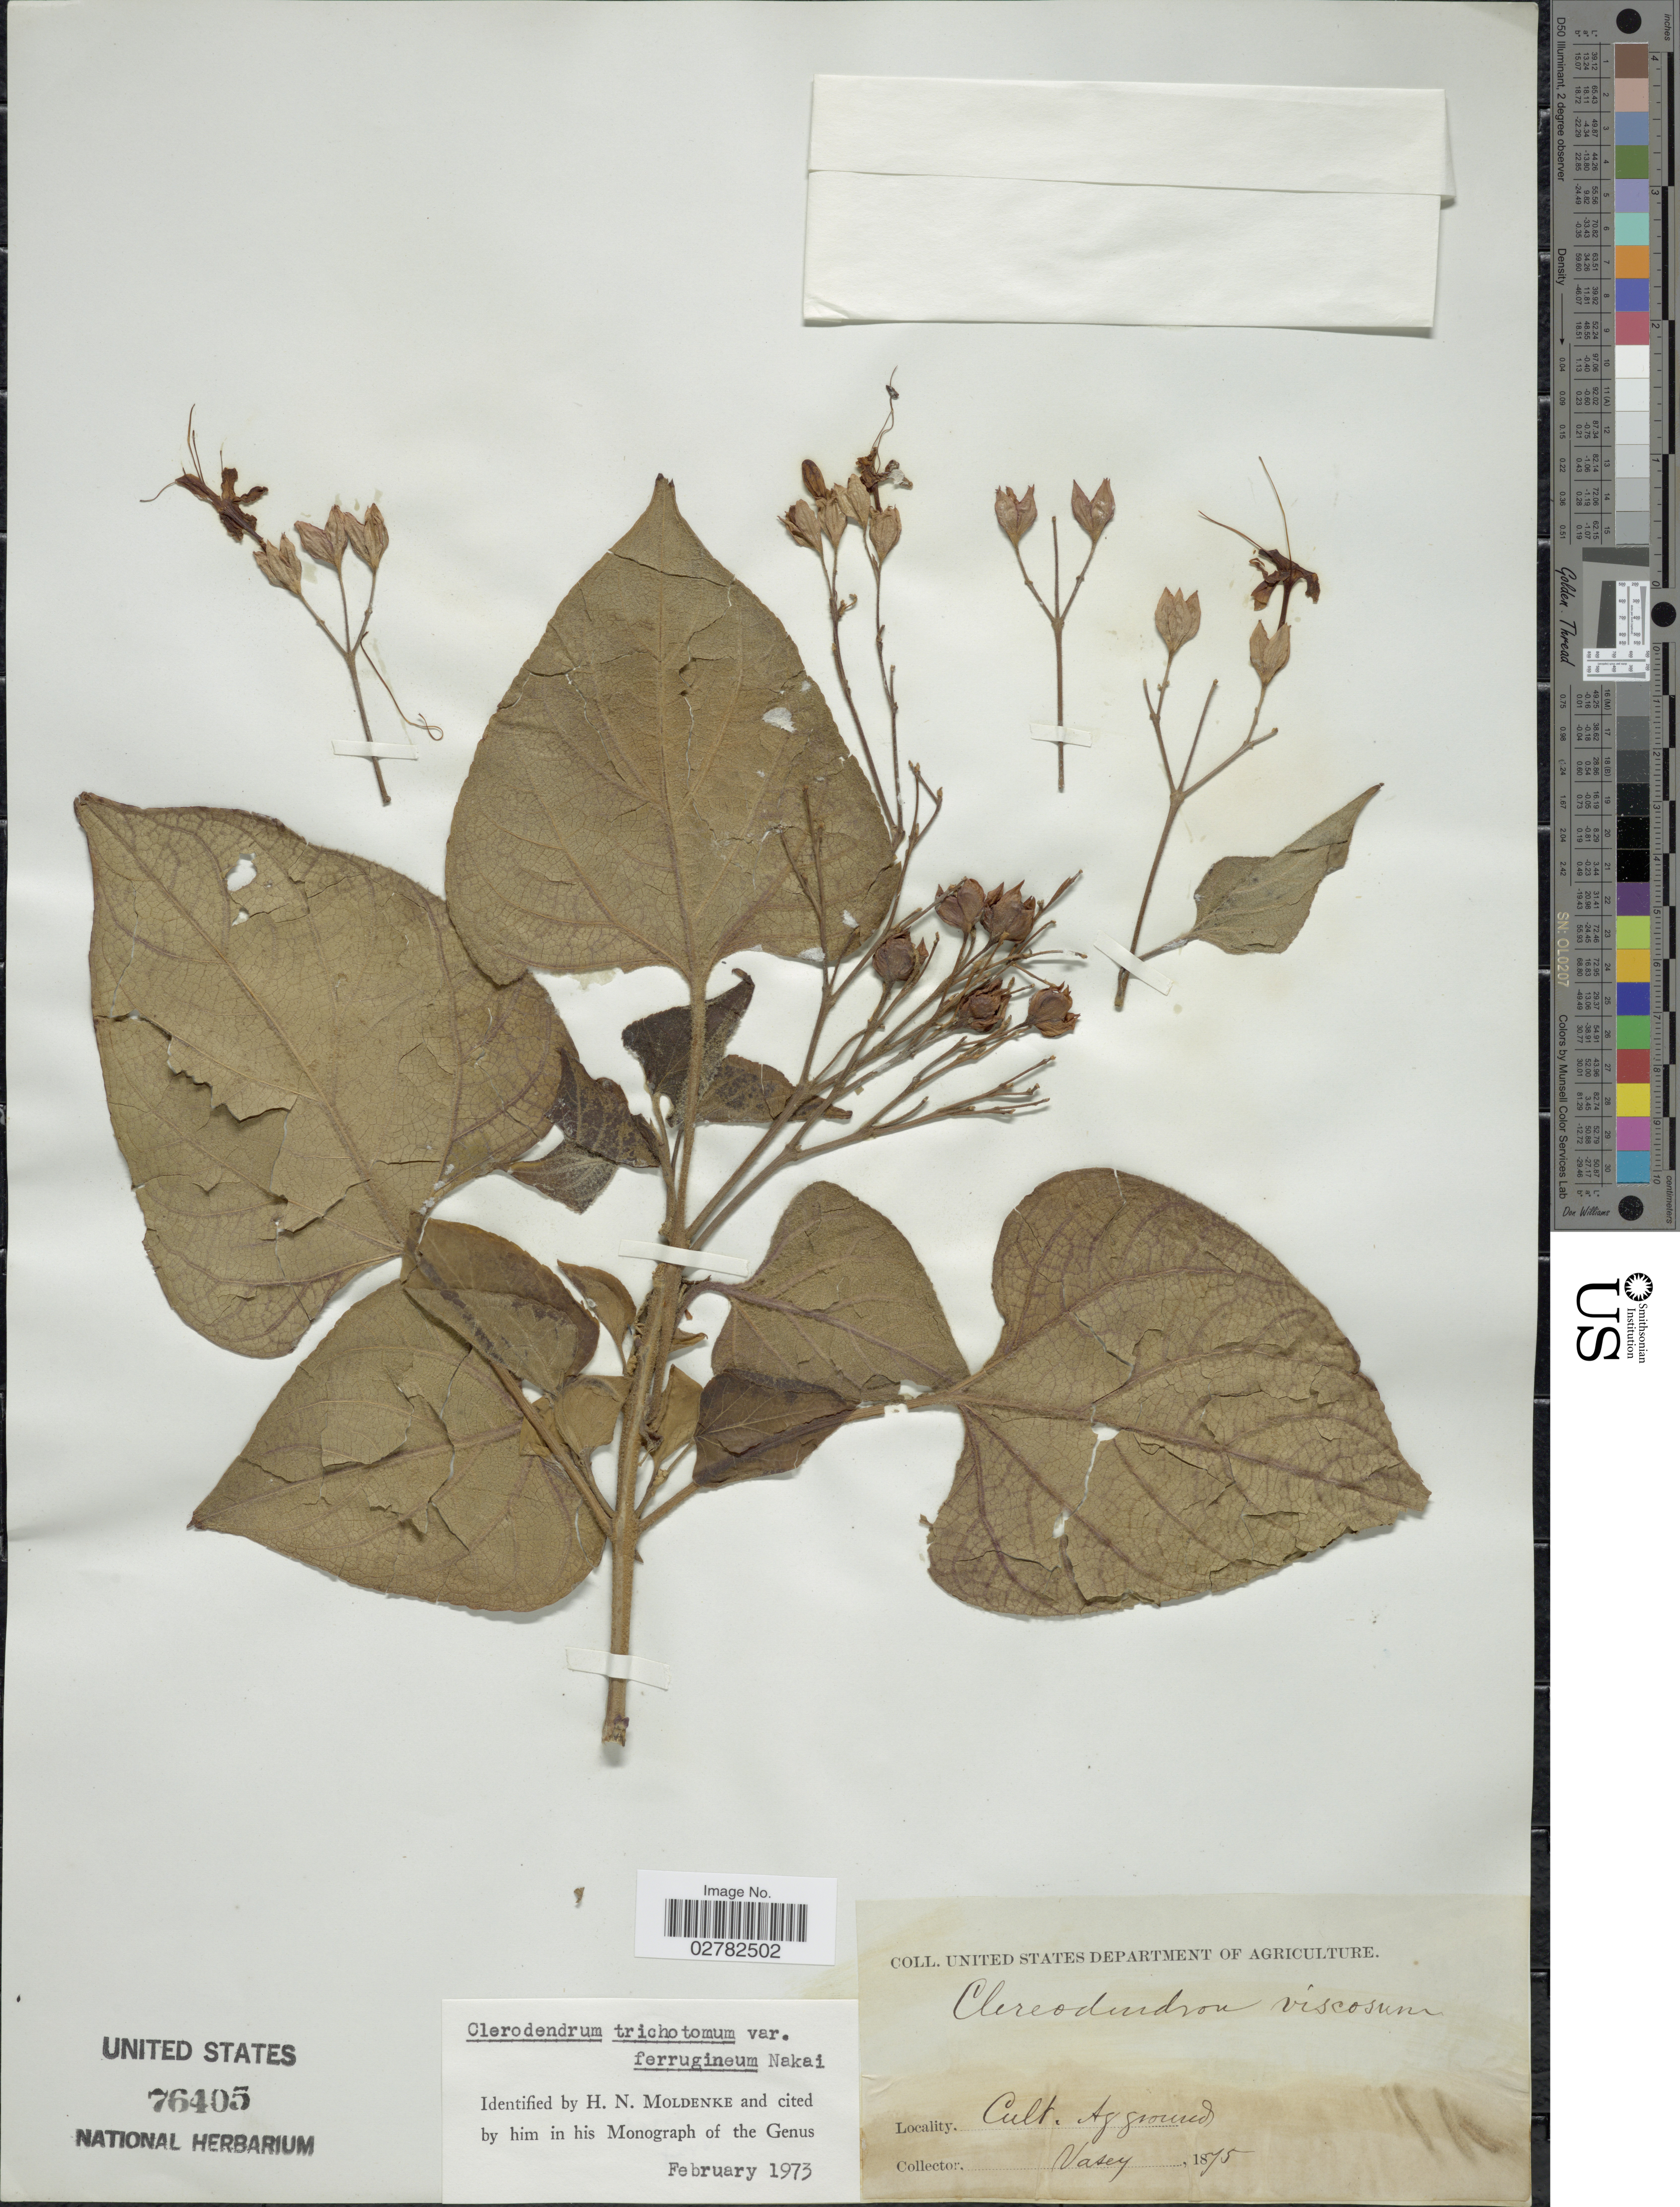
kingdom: Plantae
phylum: Tracheophyta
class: Magnoliopsida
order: Lamiales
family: Lamiaceae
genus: Clerodendrum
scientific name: Clerodendrum trichotomum var. ferrugineum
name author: Nakai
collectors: Vasey, --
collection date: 1875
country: United States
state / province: District of Columbia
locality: Cult. Ag. ground.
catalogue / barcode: US 76405